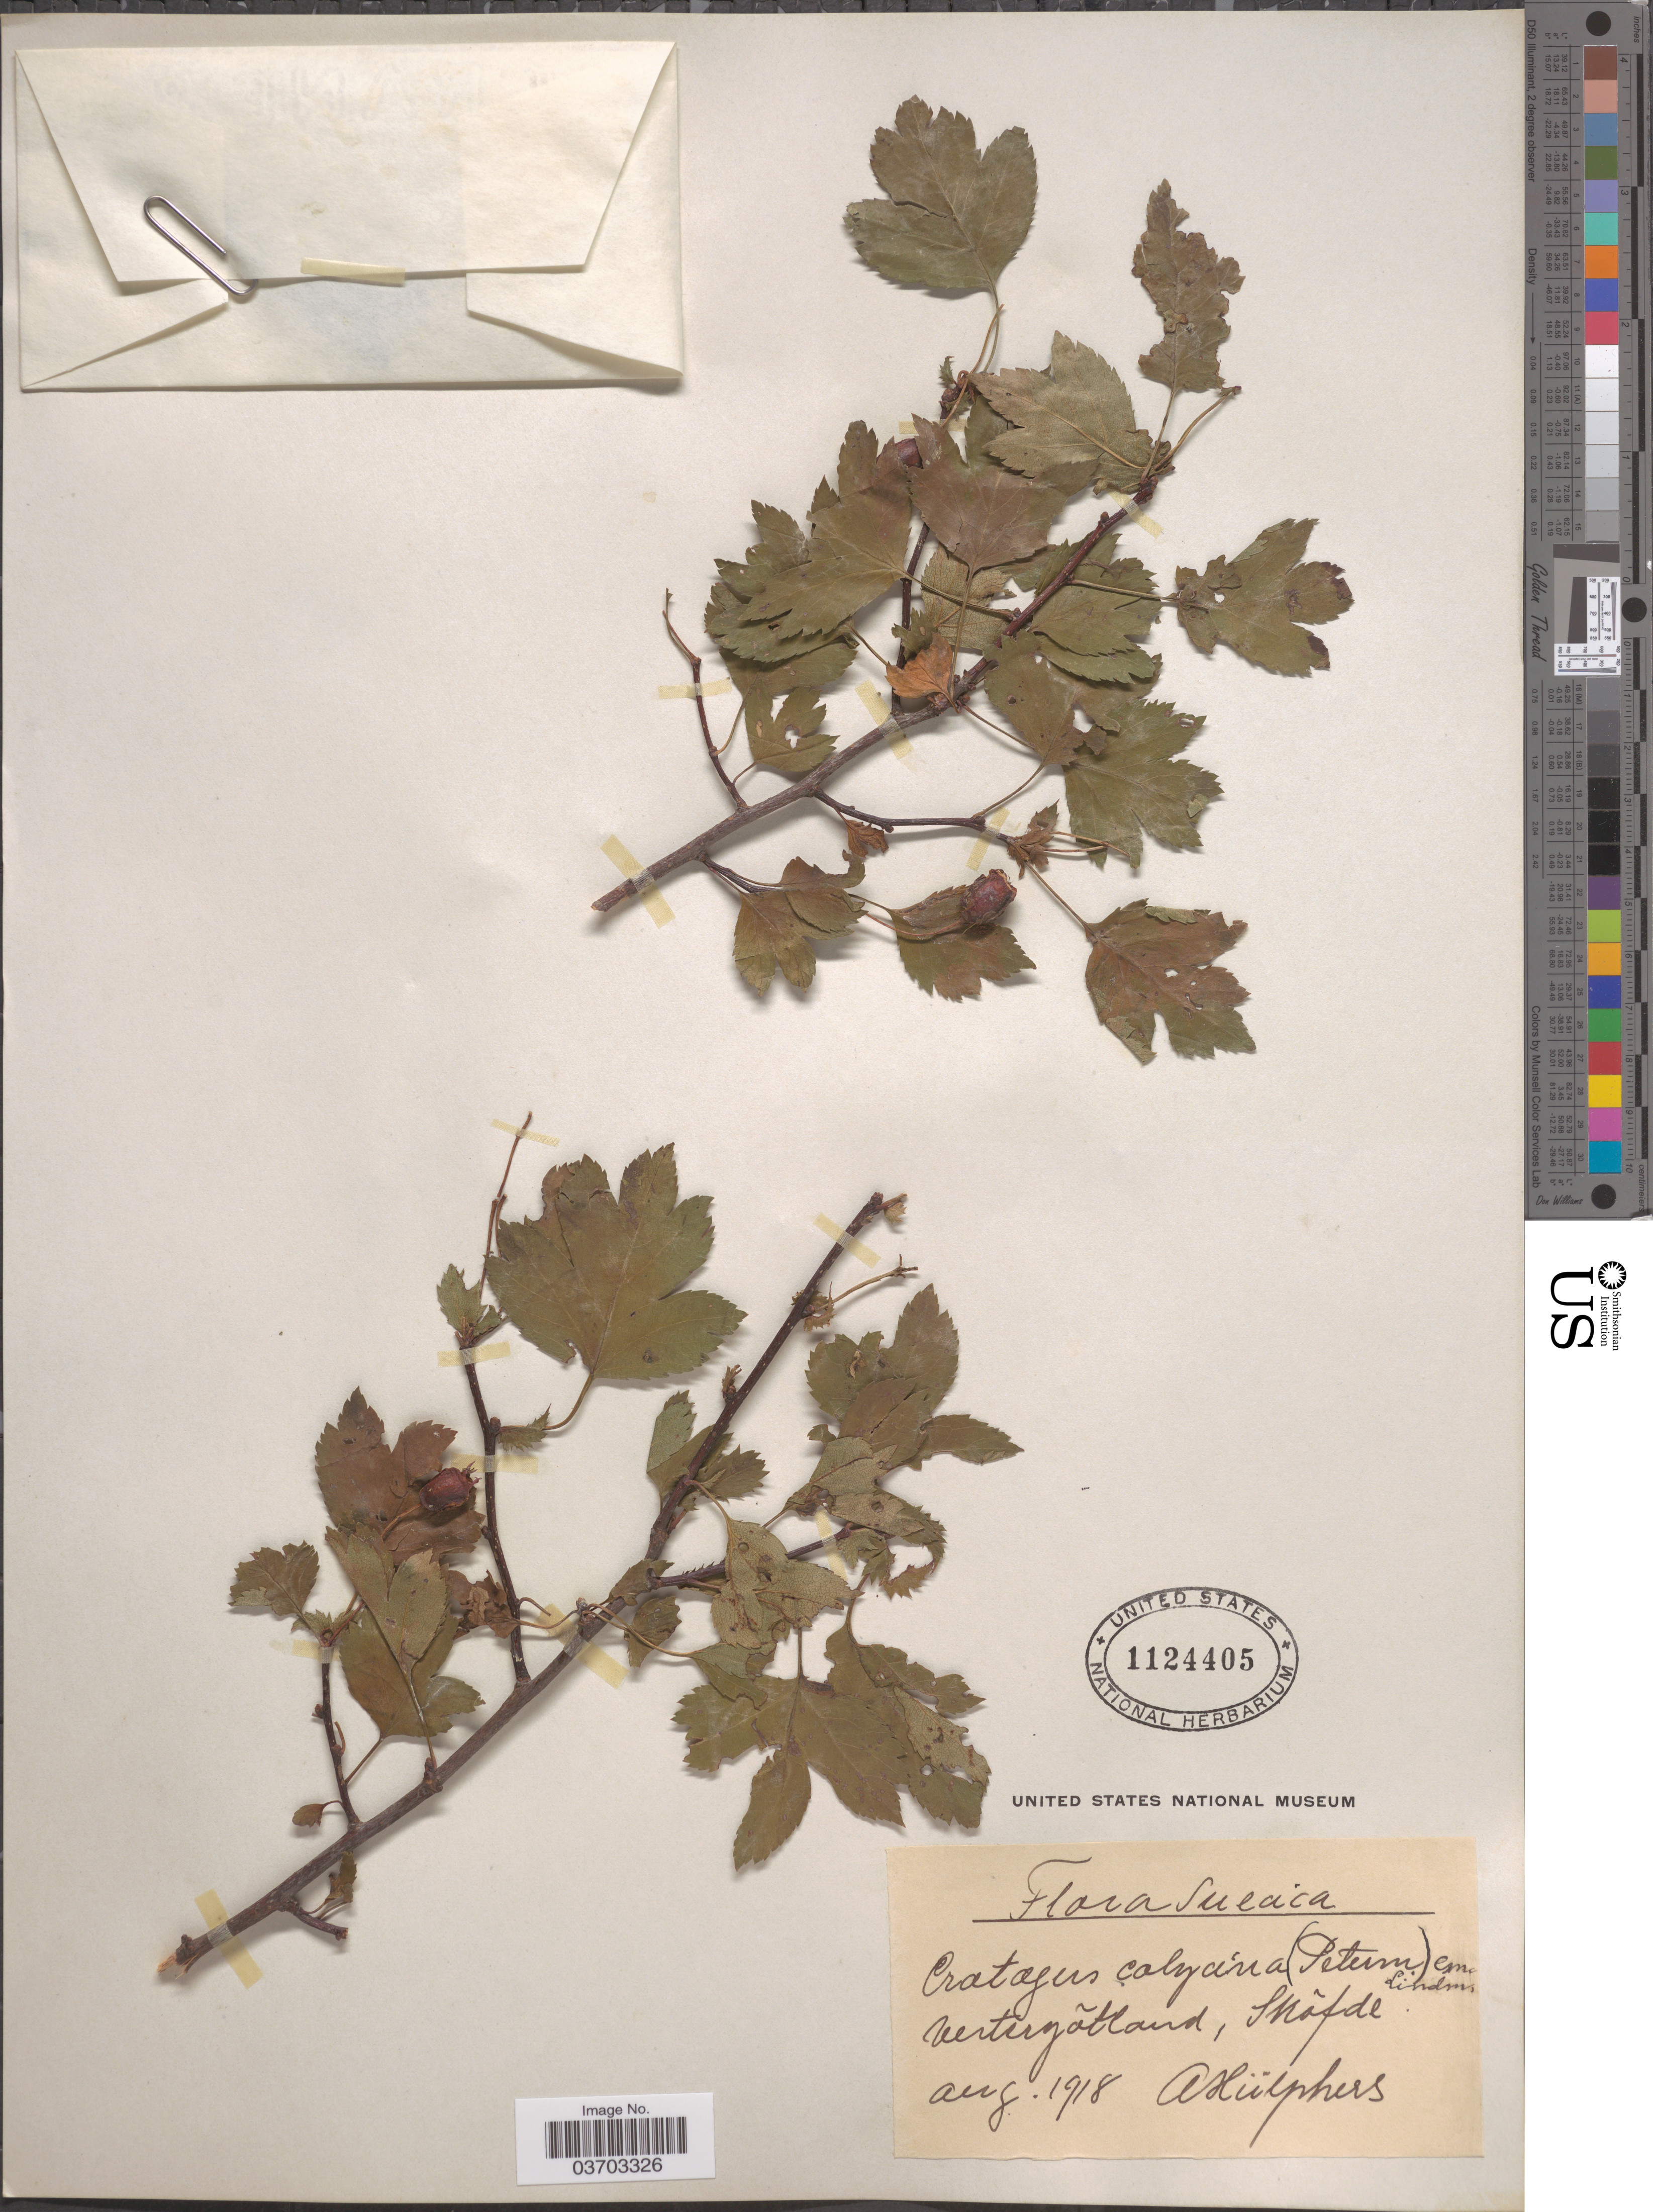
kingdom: Plantae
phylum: Tracheophyta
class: Magnoliopsida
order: Rosales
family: Rosaceae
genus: Crataegus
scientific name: Crataegus calycina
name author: Peterm.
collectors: A. Hülphers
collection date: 1918-08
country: Sweden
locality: Suecica. Vestergõtland, Skõfde.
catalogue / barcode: US 1124405